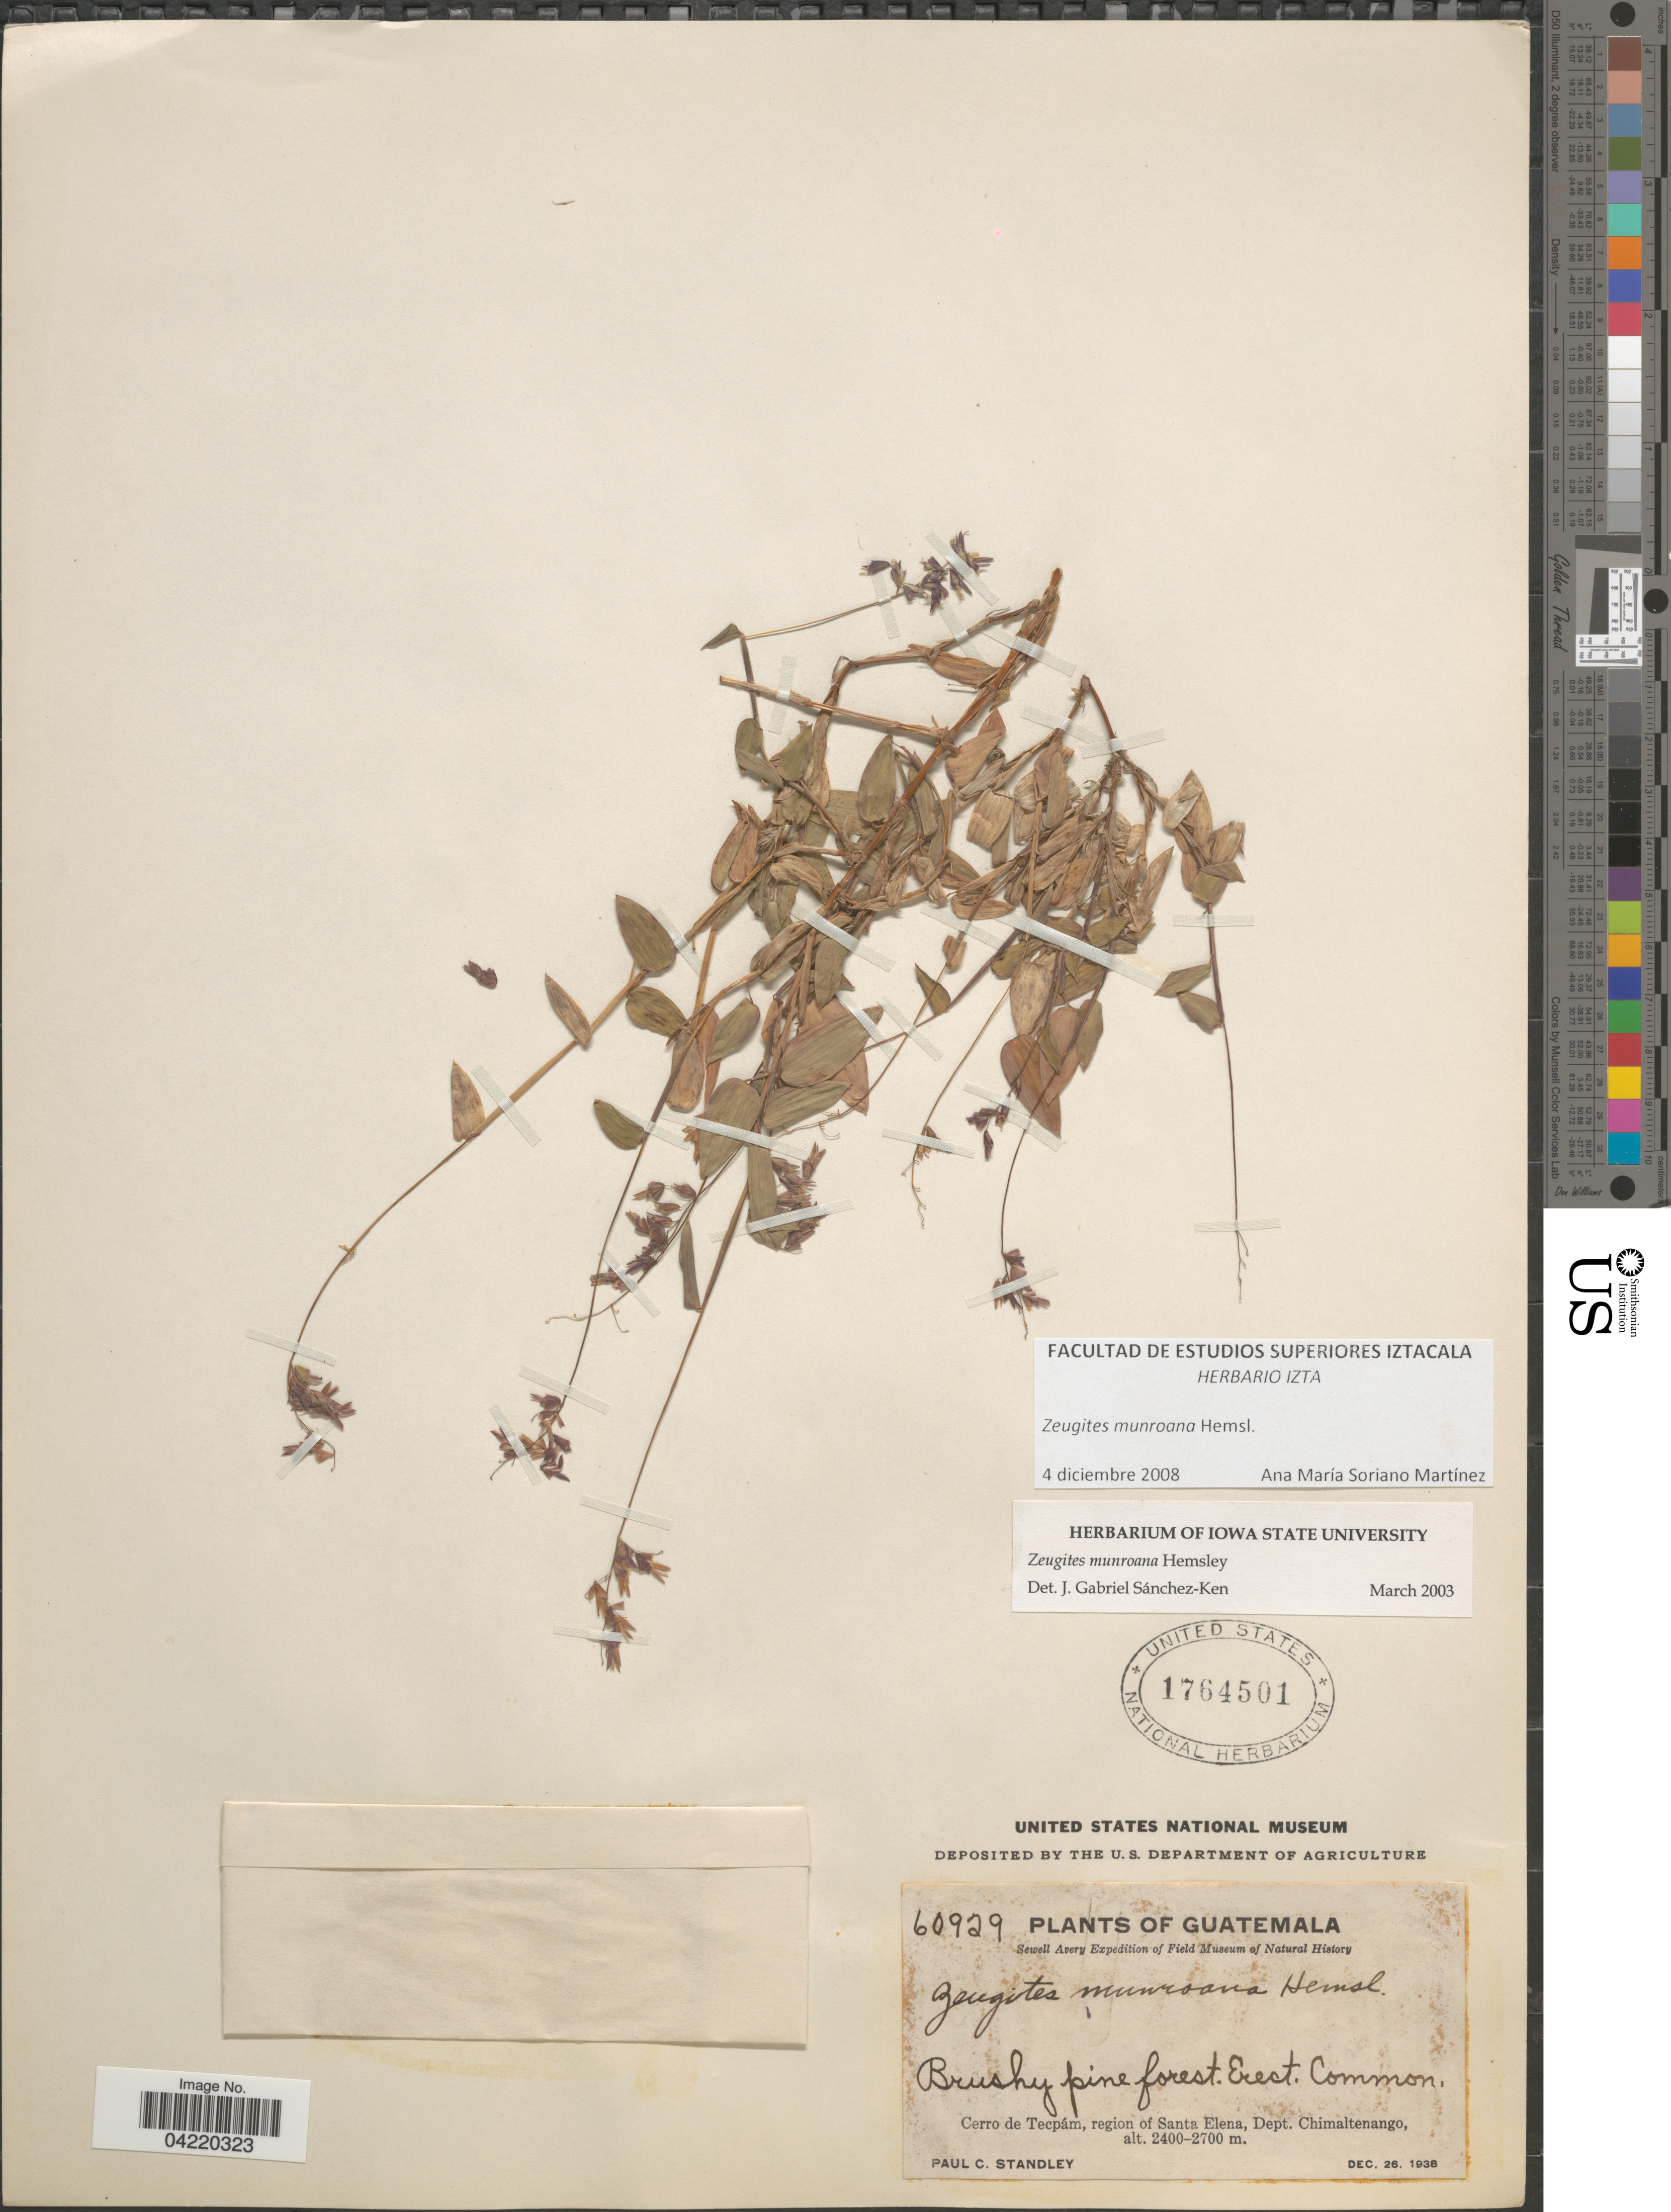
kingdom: Plantae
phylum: Tracheophyta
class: Liliopsida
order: Poales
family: Poaceae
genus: Zeugites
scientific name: Zeugites munroanus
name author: Hemsl.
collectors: P. C. Standley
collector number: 60929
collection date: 1938-12-26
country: Guatemala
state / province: Chimaltenango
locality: Sewell Avery Expedition of Field Museum of Natural History. Cerro de Tecpám, region of Santa Elena, Dept. Chimaltenango.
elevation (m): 2400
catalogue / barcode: US 1764501